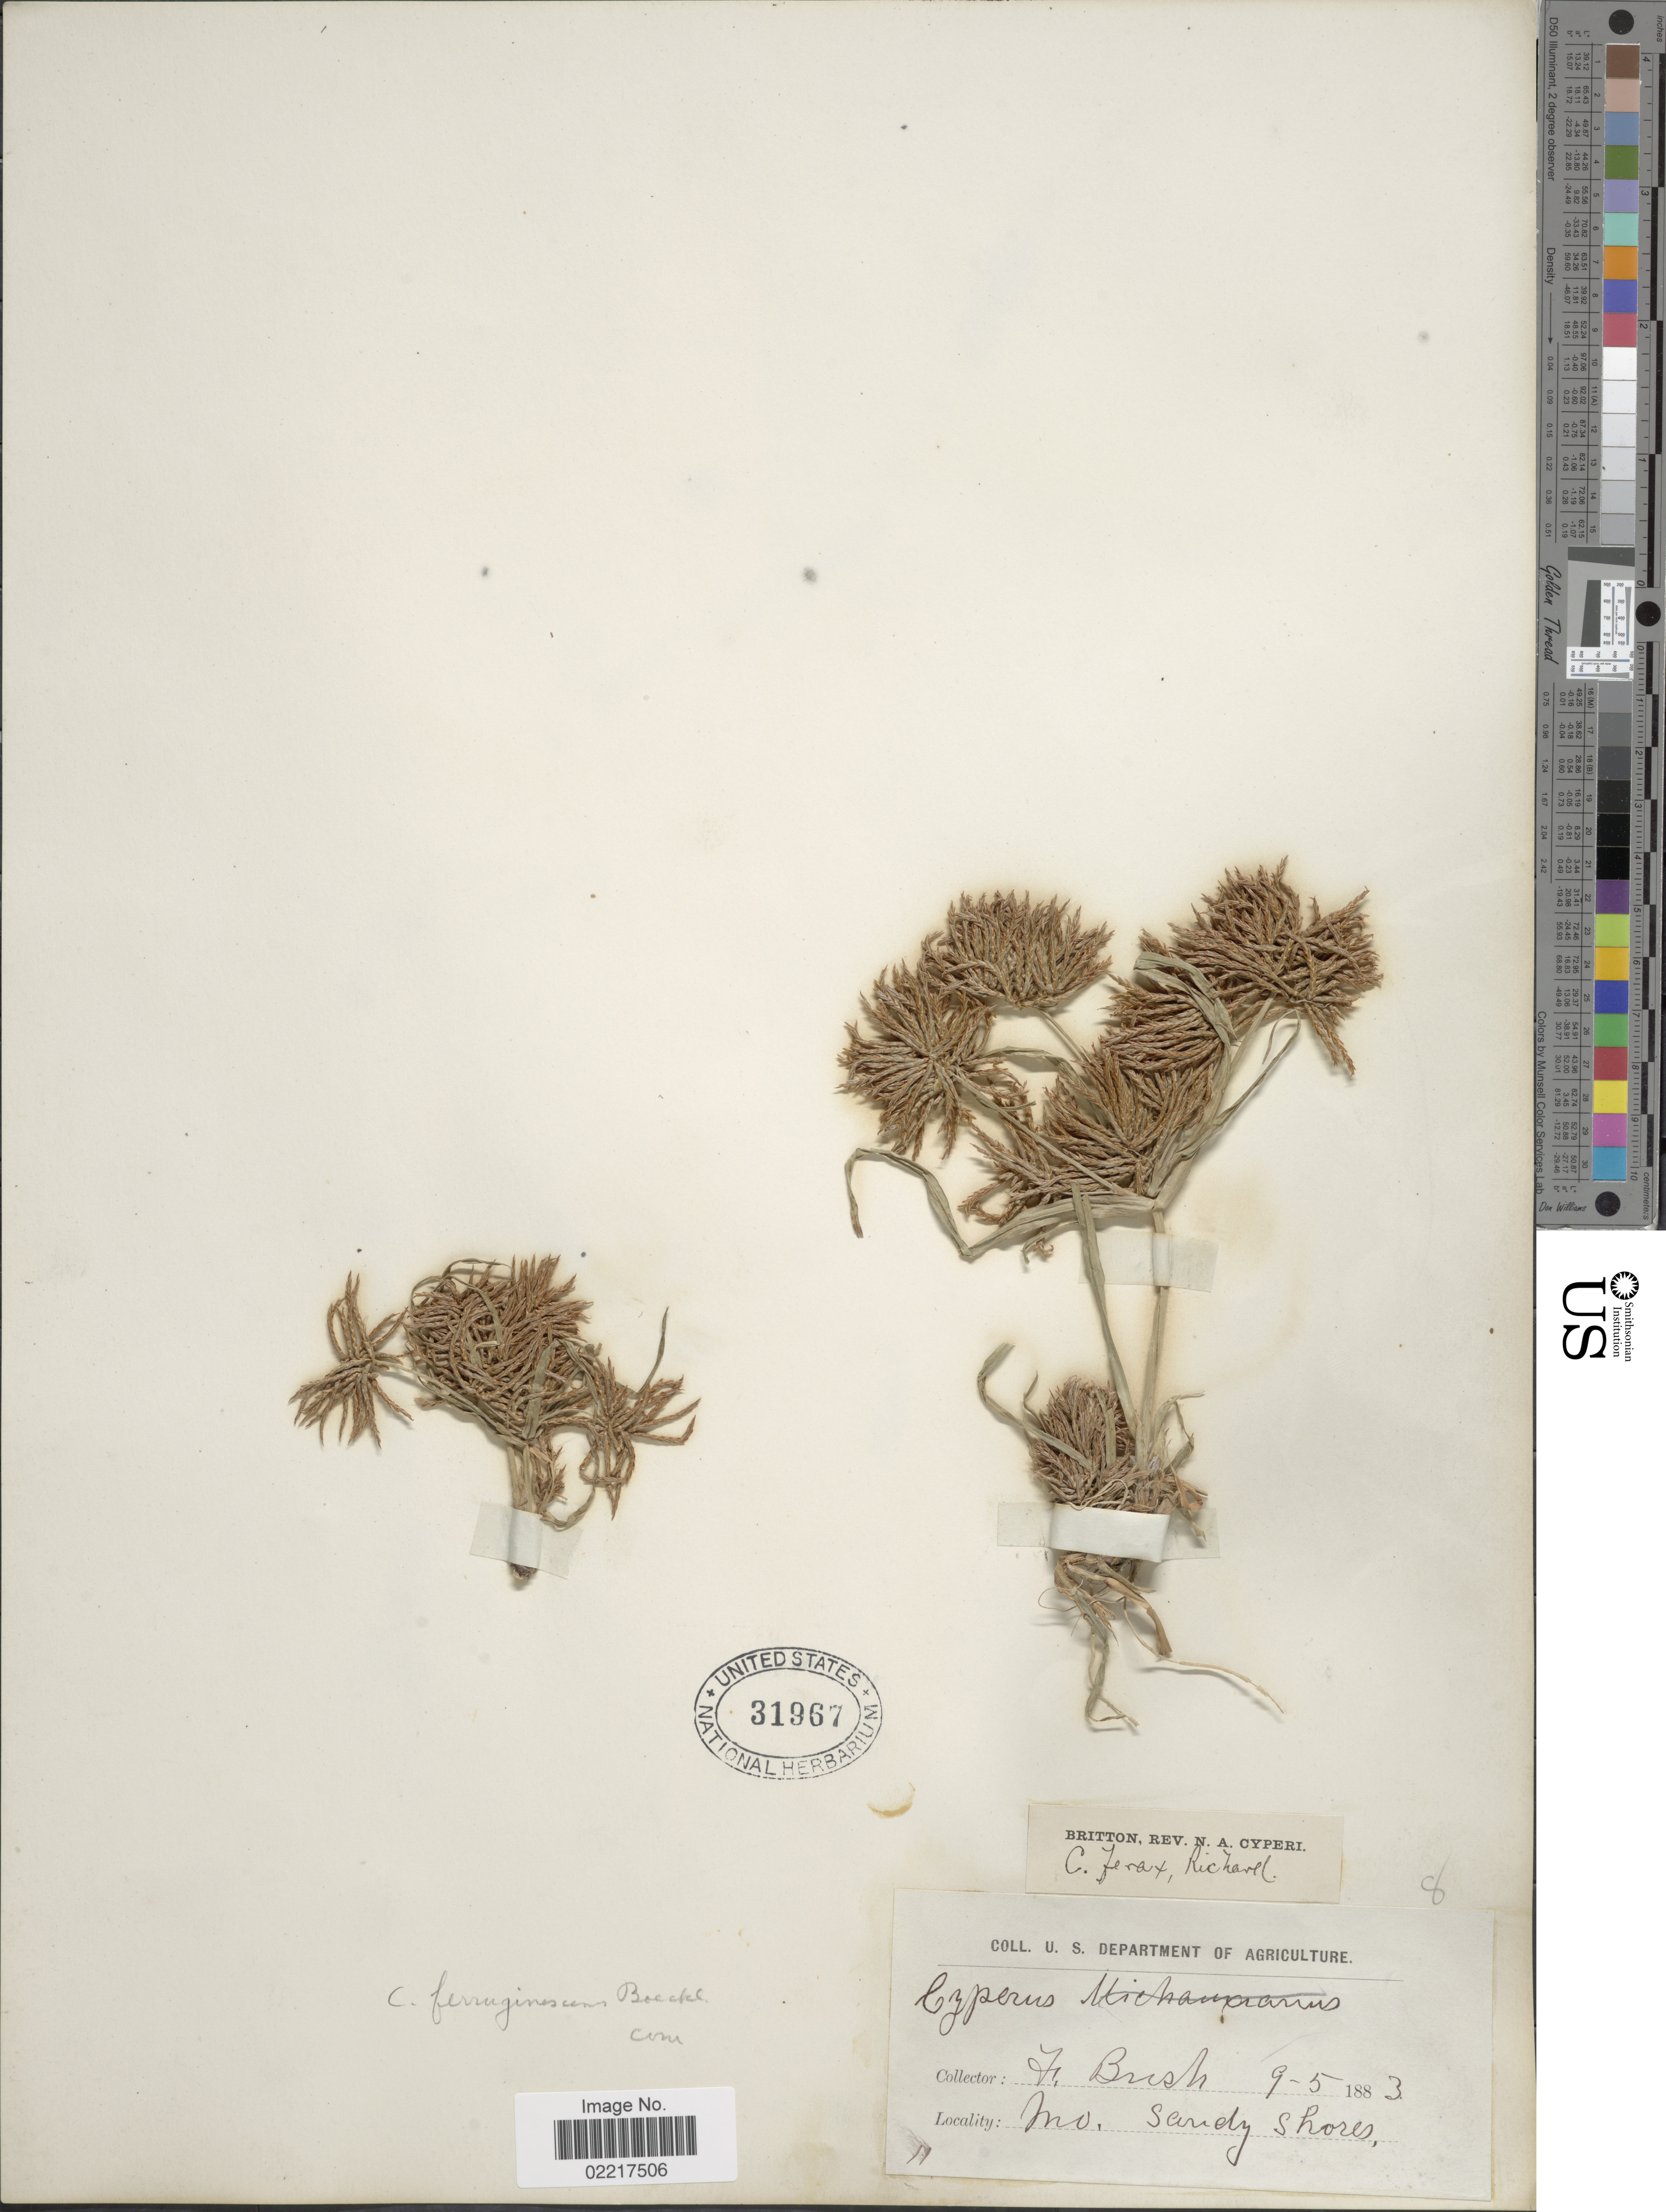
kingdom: Plantae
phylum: Tracheophyta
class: Liliopsida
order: Poales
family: Cyperaceae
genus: Cyperus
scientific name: Cyperus odoratus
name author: L.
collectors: F. Bush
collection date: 1883-05-09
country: United States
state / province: Missouri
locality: Sandy shores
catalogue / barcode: US 31967